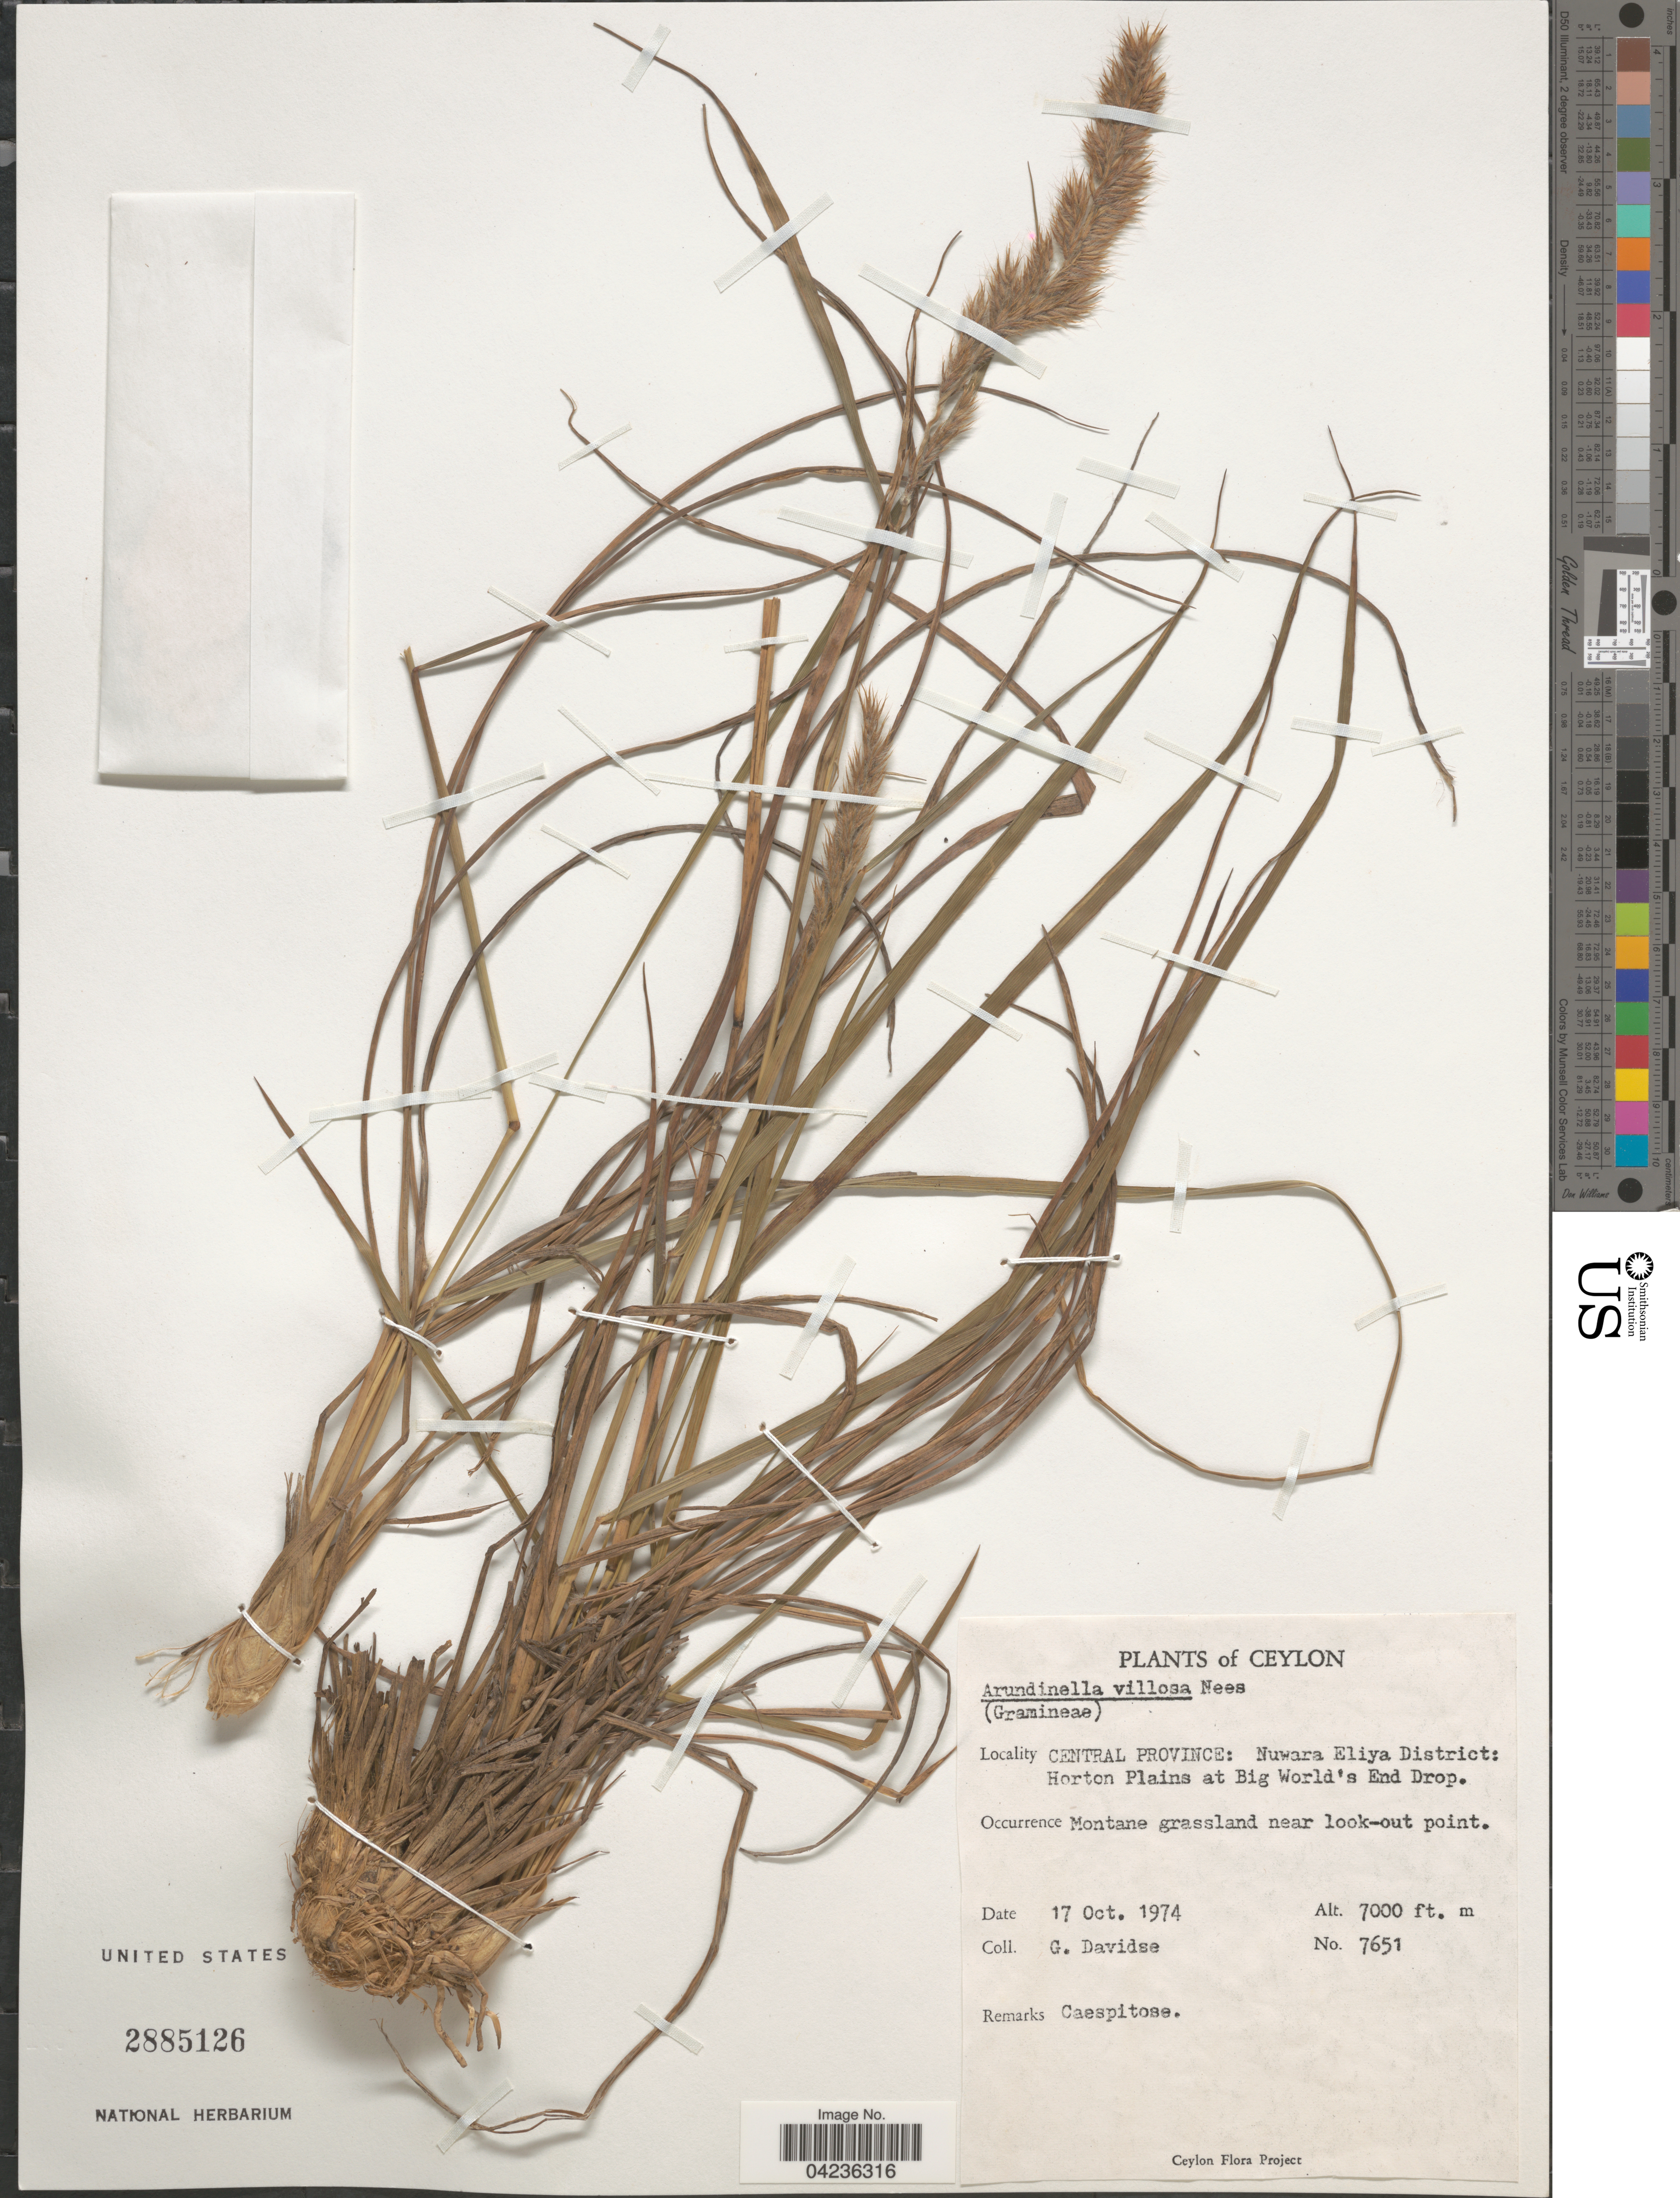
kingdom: Plantae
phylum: Tracheophyta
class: Liliopsida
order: Poales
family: Poaceae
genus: Arundinella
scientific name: Arundinella villosa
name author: Arn. ex Steud.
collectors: G. Davidse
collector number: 7651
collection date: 1974-10-17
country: Sri Lanka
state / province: Central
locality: Ceylon. Nuwara Eliya District: Horton Plains at Big World's End Drop. Montane grassland near look-out point.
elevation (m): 2134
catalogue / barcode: US 2885126